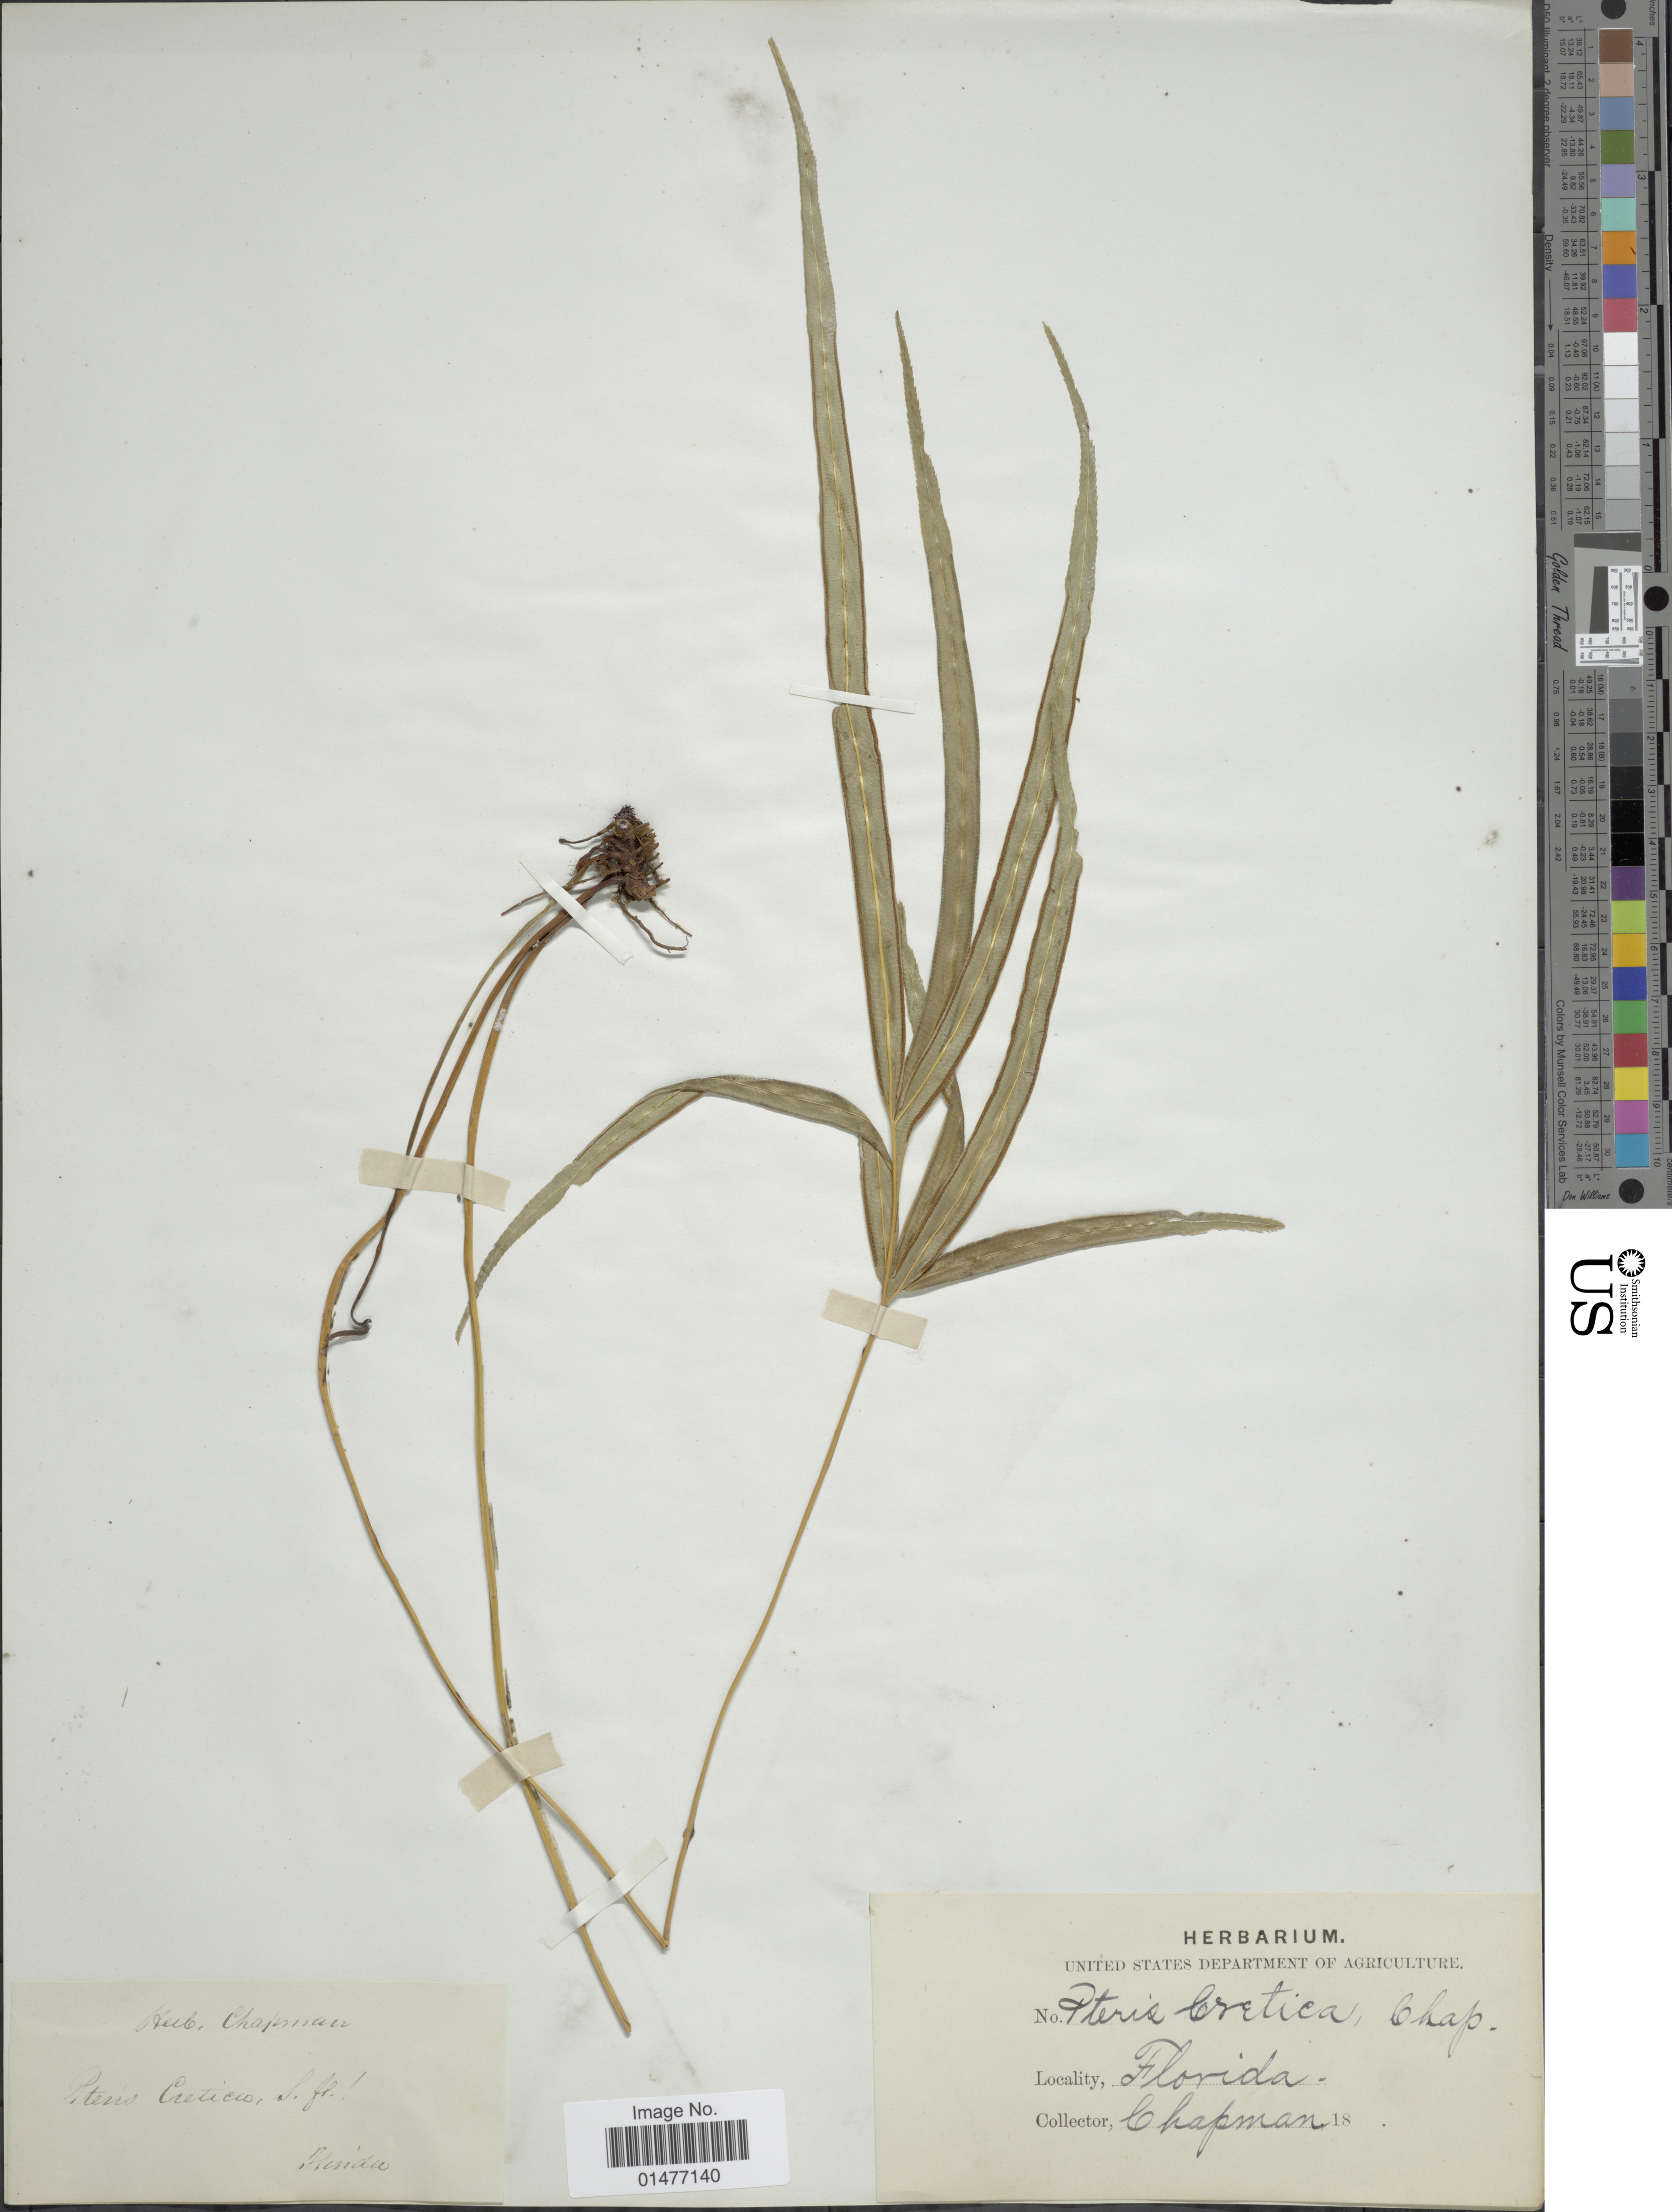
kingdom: Plantae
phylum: Tracheophyta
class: Polypodiopsida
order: Polypodiales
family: Pteridaceae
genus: Pteris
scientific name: Pteris cretica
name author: L.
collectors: A. Chapman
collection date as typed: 18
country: United States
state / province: Florida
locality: Florida